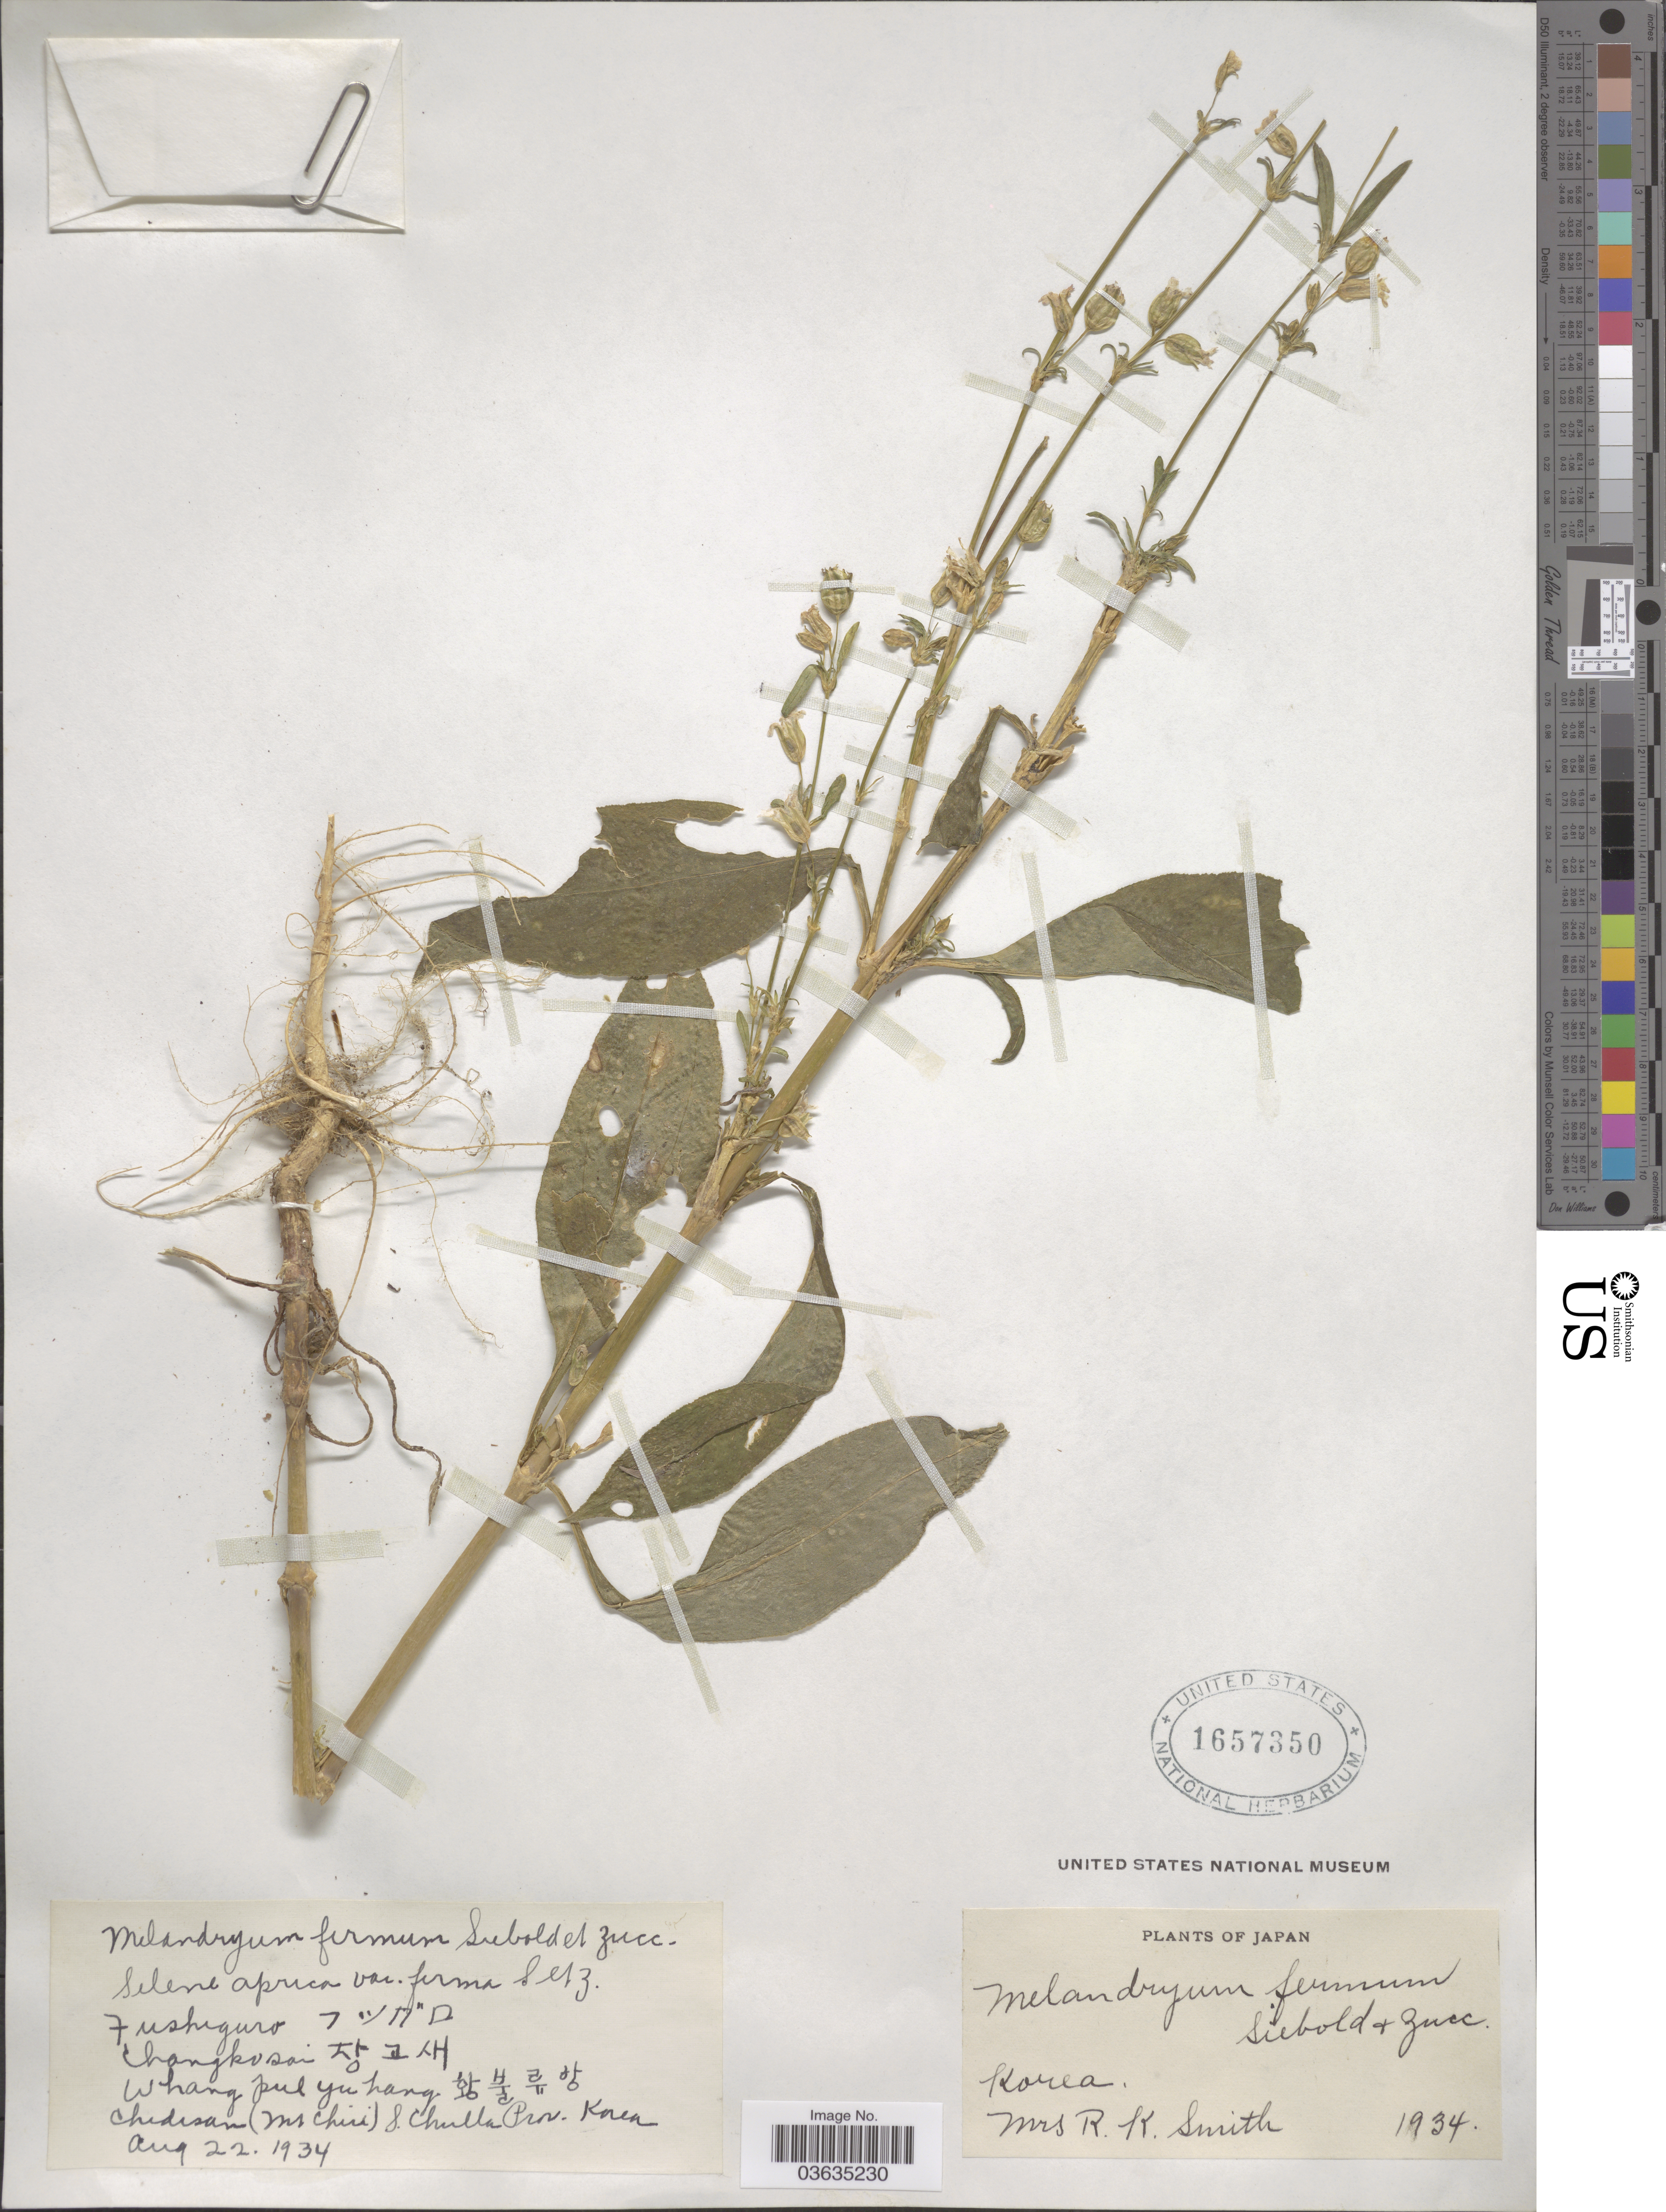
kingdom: Plantae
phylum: Tracheophyta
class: Magnoliopsida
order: Caryophyllales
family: Caryophyllaceae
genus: Silene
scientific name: Silene firma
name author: Siebold & Zucc.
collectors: Mrs. R. K. Smith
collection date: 1934-08-22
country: South Korea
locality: Chedesan (Mt Chiri) S Chulla Prov. Korea.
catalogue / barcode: US 1657350